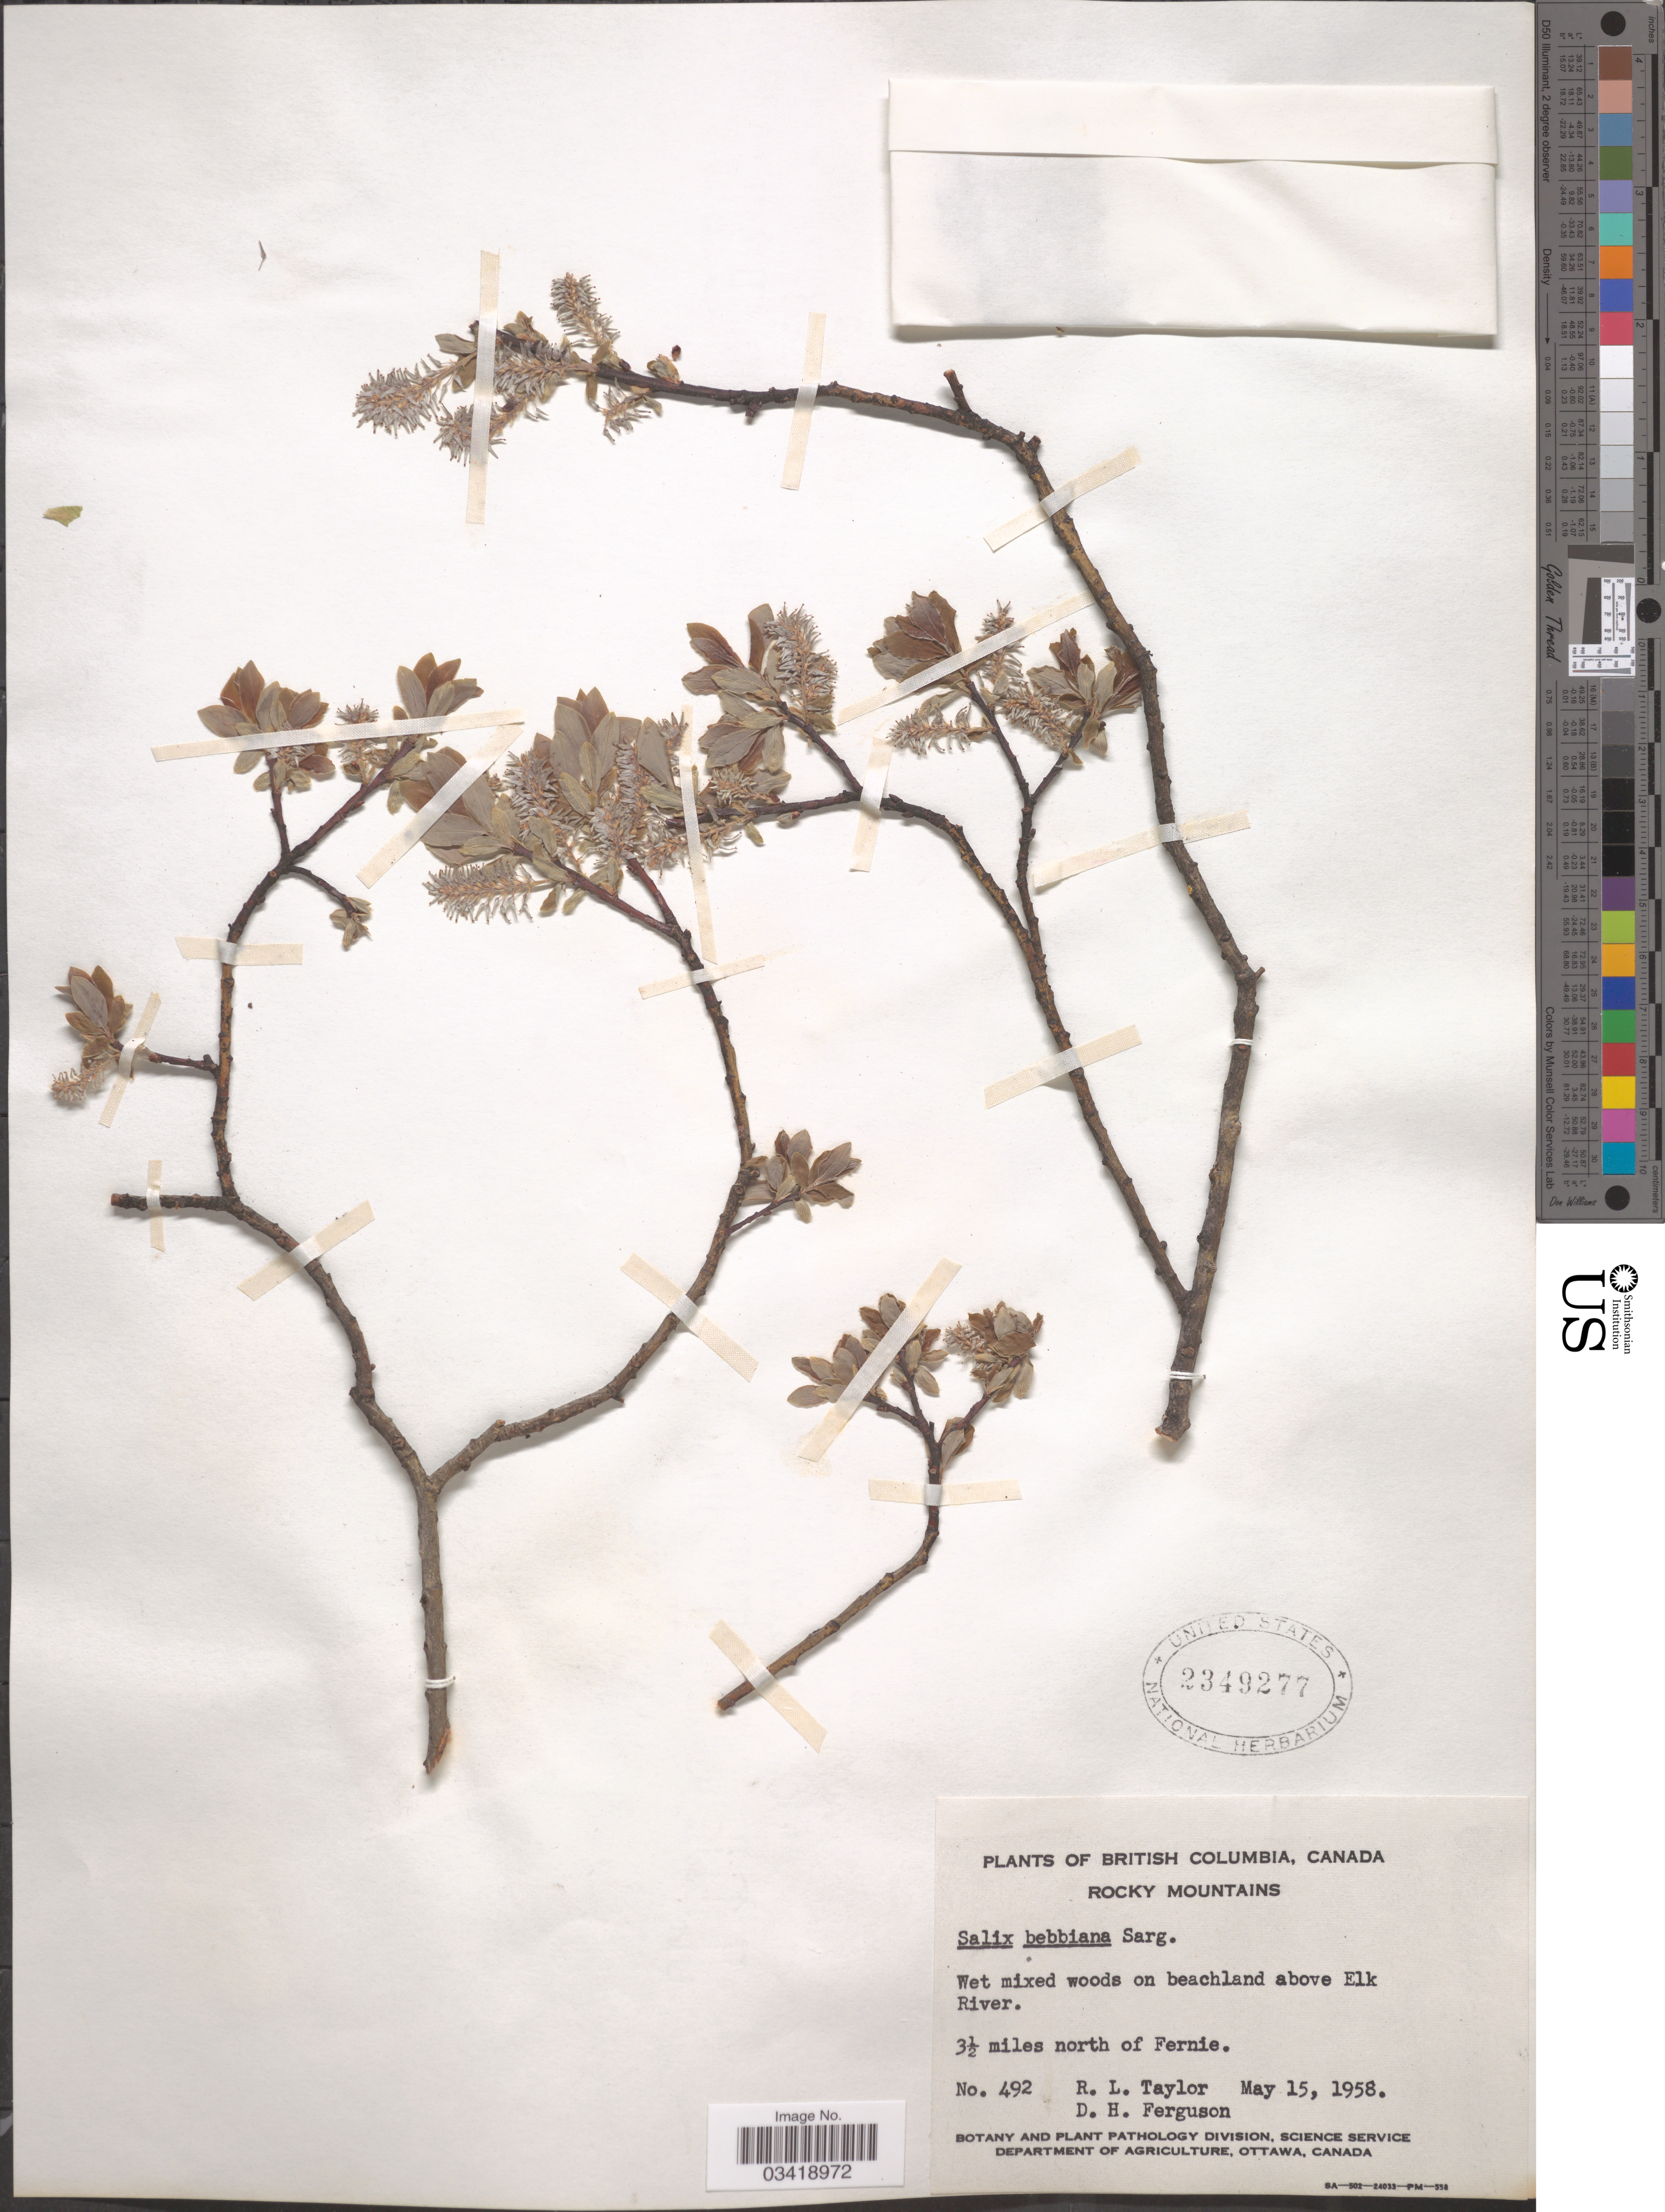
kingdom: Plantae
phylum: Tracheophyta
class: Magnoliopsida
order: Malpighiales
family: Salicaceae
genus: Salix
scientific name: Salix bebbiana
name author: Sarg.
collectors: R. Taylor & D. Ferguson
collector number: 492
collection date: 1958-05-15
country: Canada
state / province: British Columbia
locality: Rocky Mountains. Wet mixed woods on beachland above Elk River. 3½ miles north of Fernie.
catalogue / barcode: US 2349277